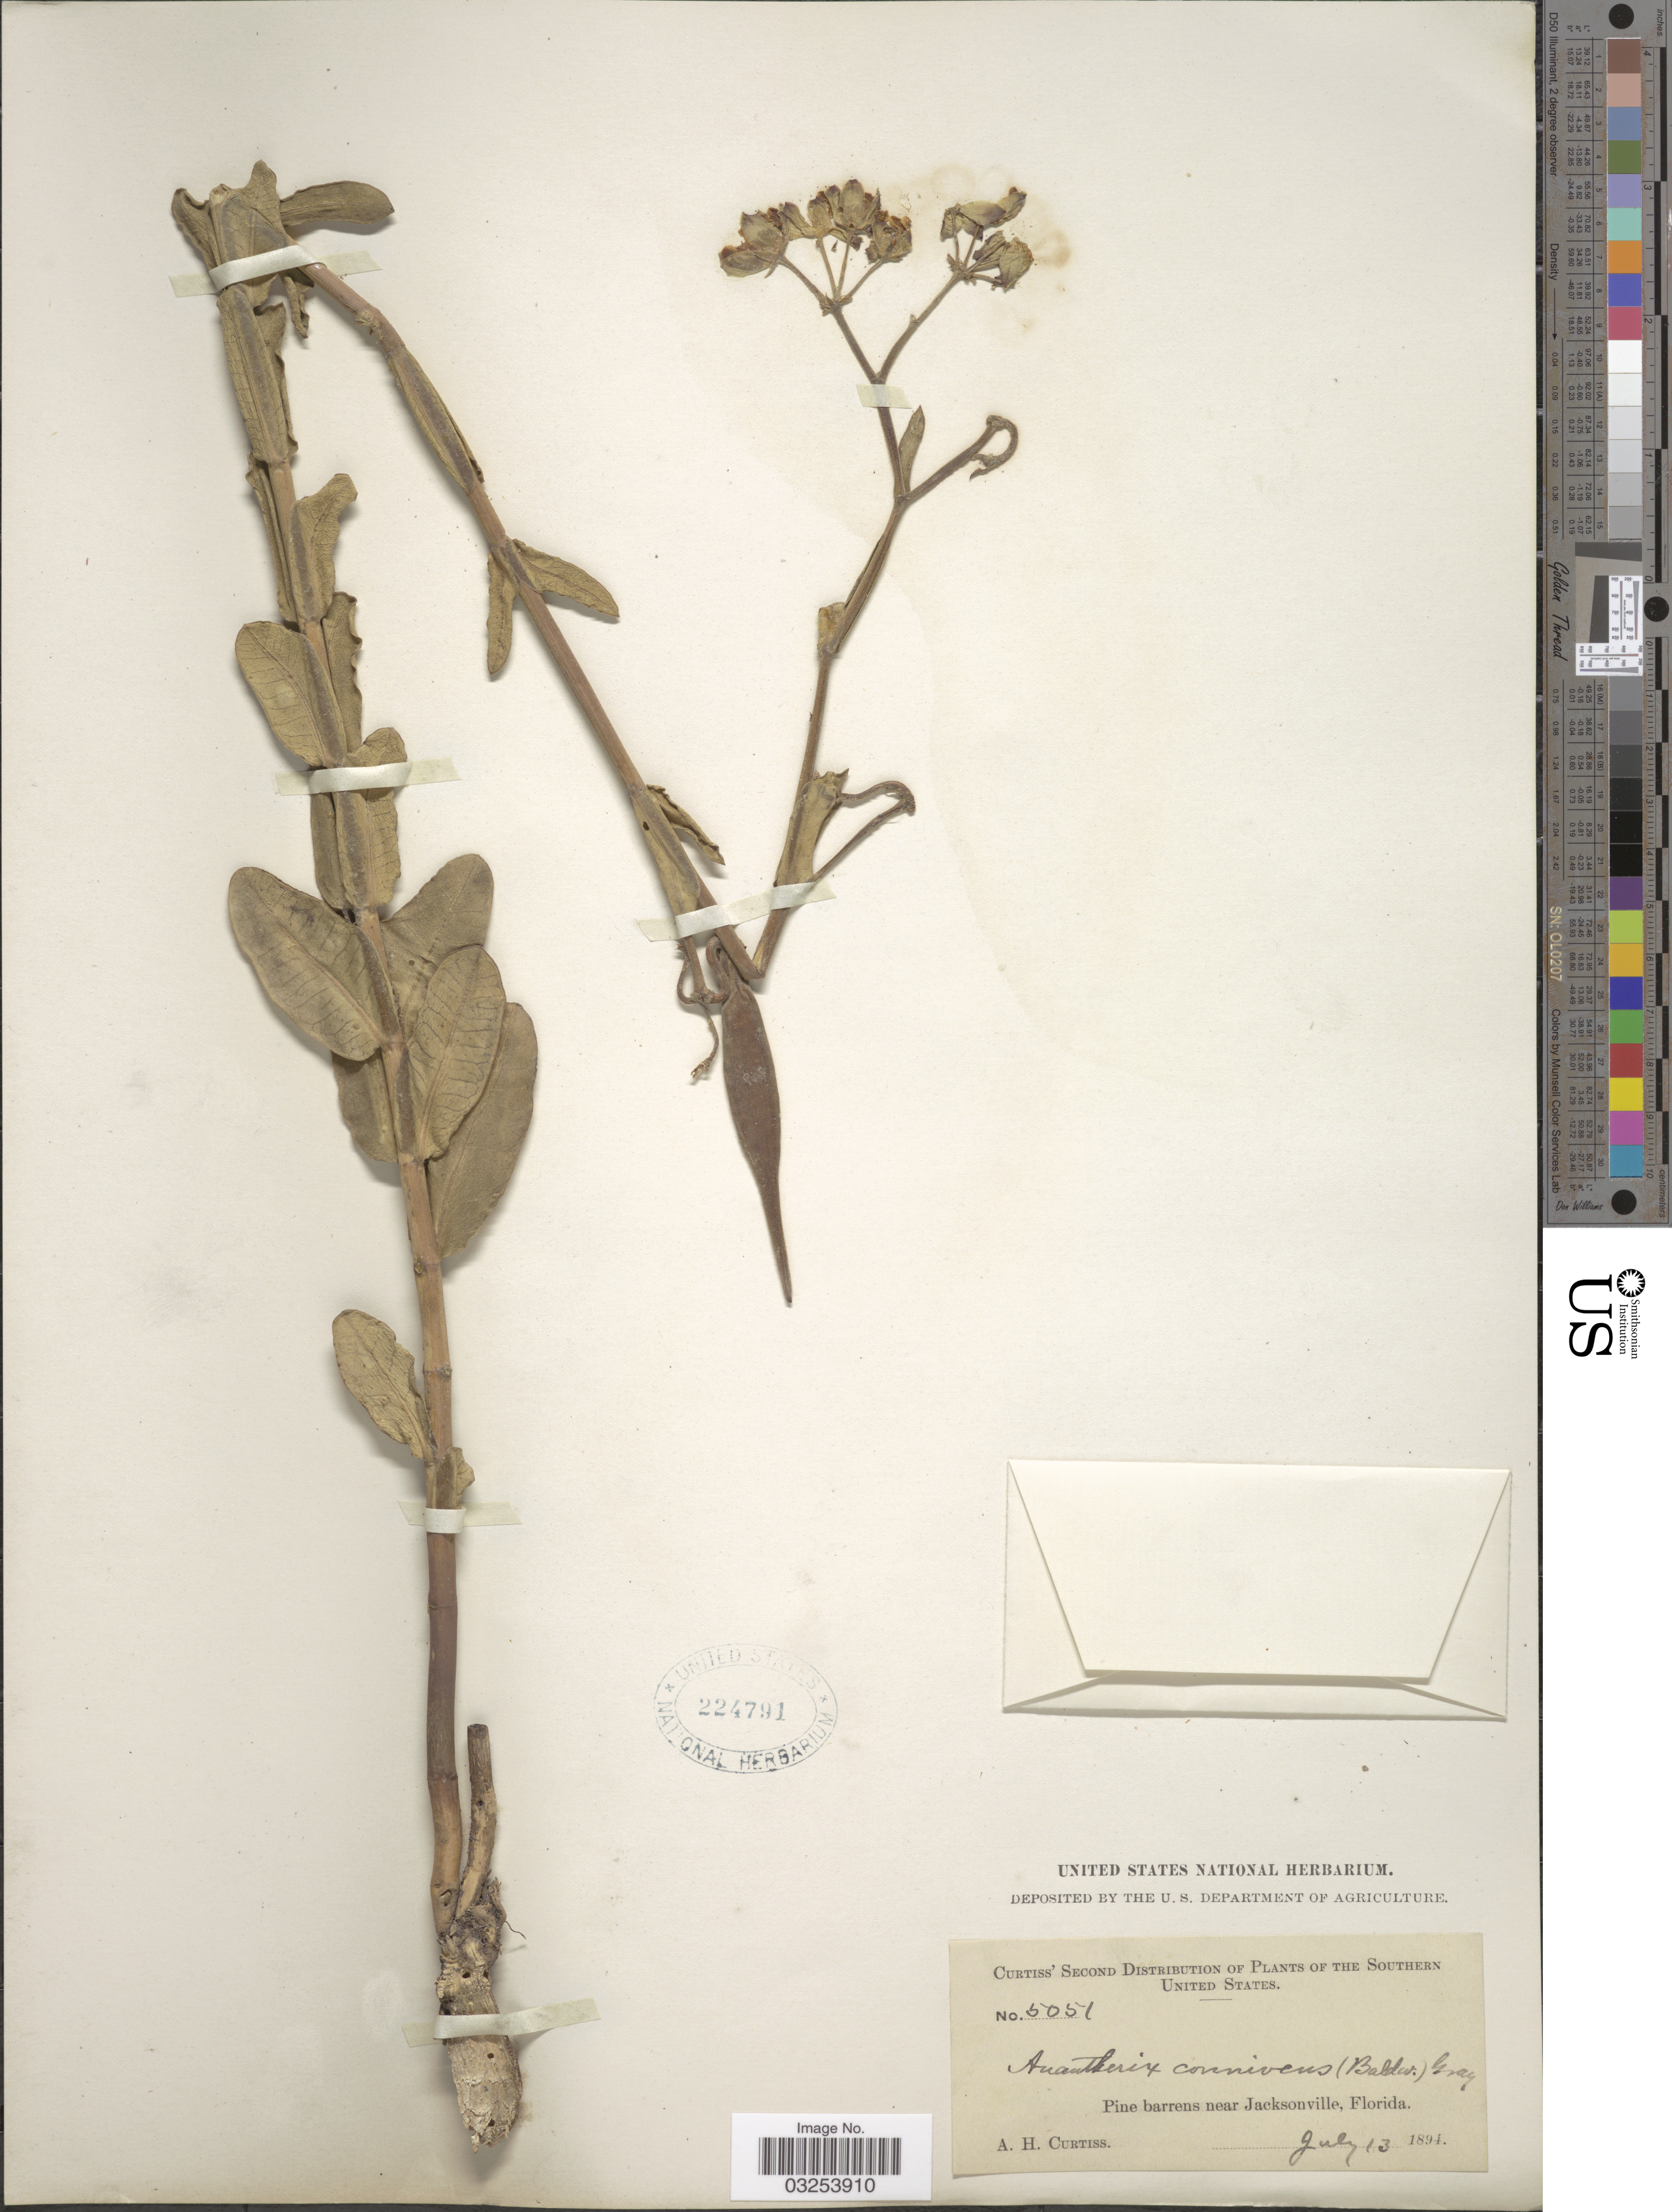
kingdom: Plantae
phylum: Tracheophyta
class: Magnoliopsida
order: Gentianales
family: Apocynaceae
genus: Asclepias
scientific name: Asclepias connivens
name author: Baldwin ex Elliot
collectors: A. H. Curtiss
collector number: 5051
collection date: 1894-07-13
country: United States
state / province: Florida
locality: Southern United States. Pine barrens near Jacksonville.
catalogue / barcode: US 224791